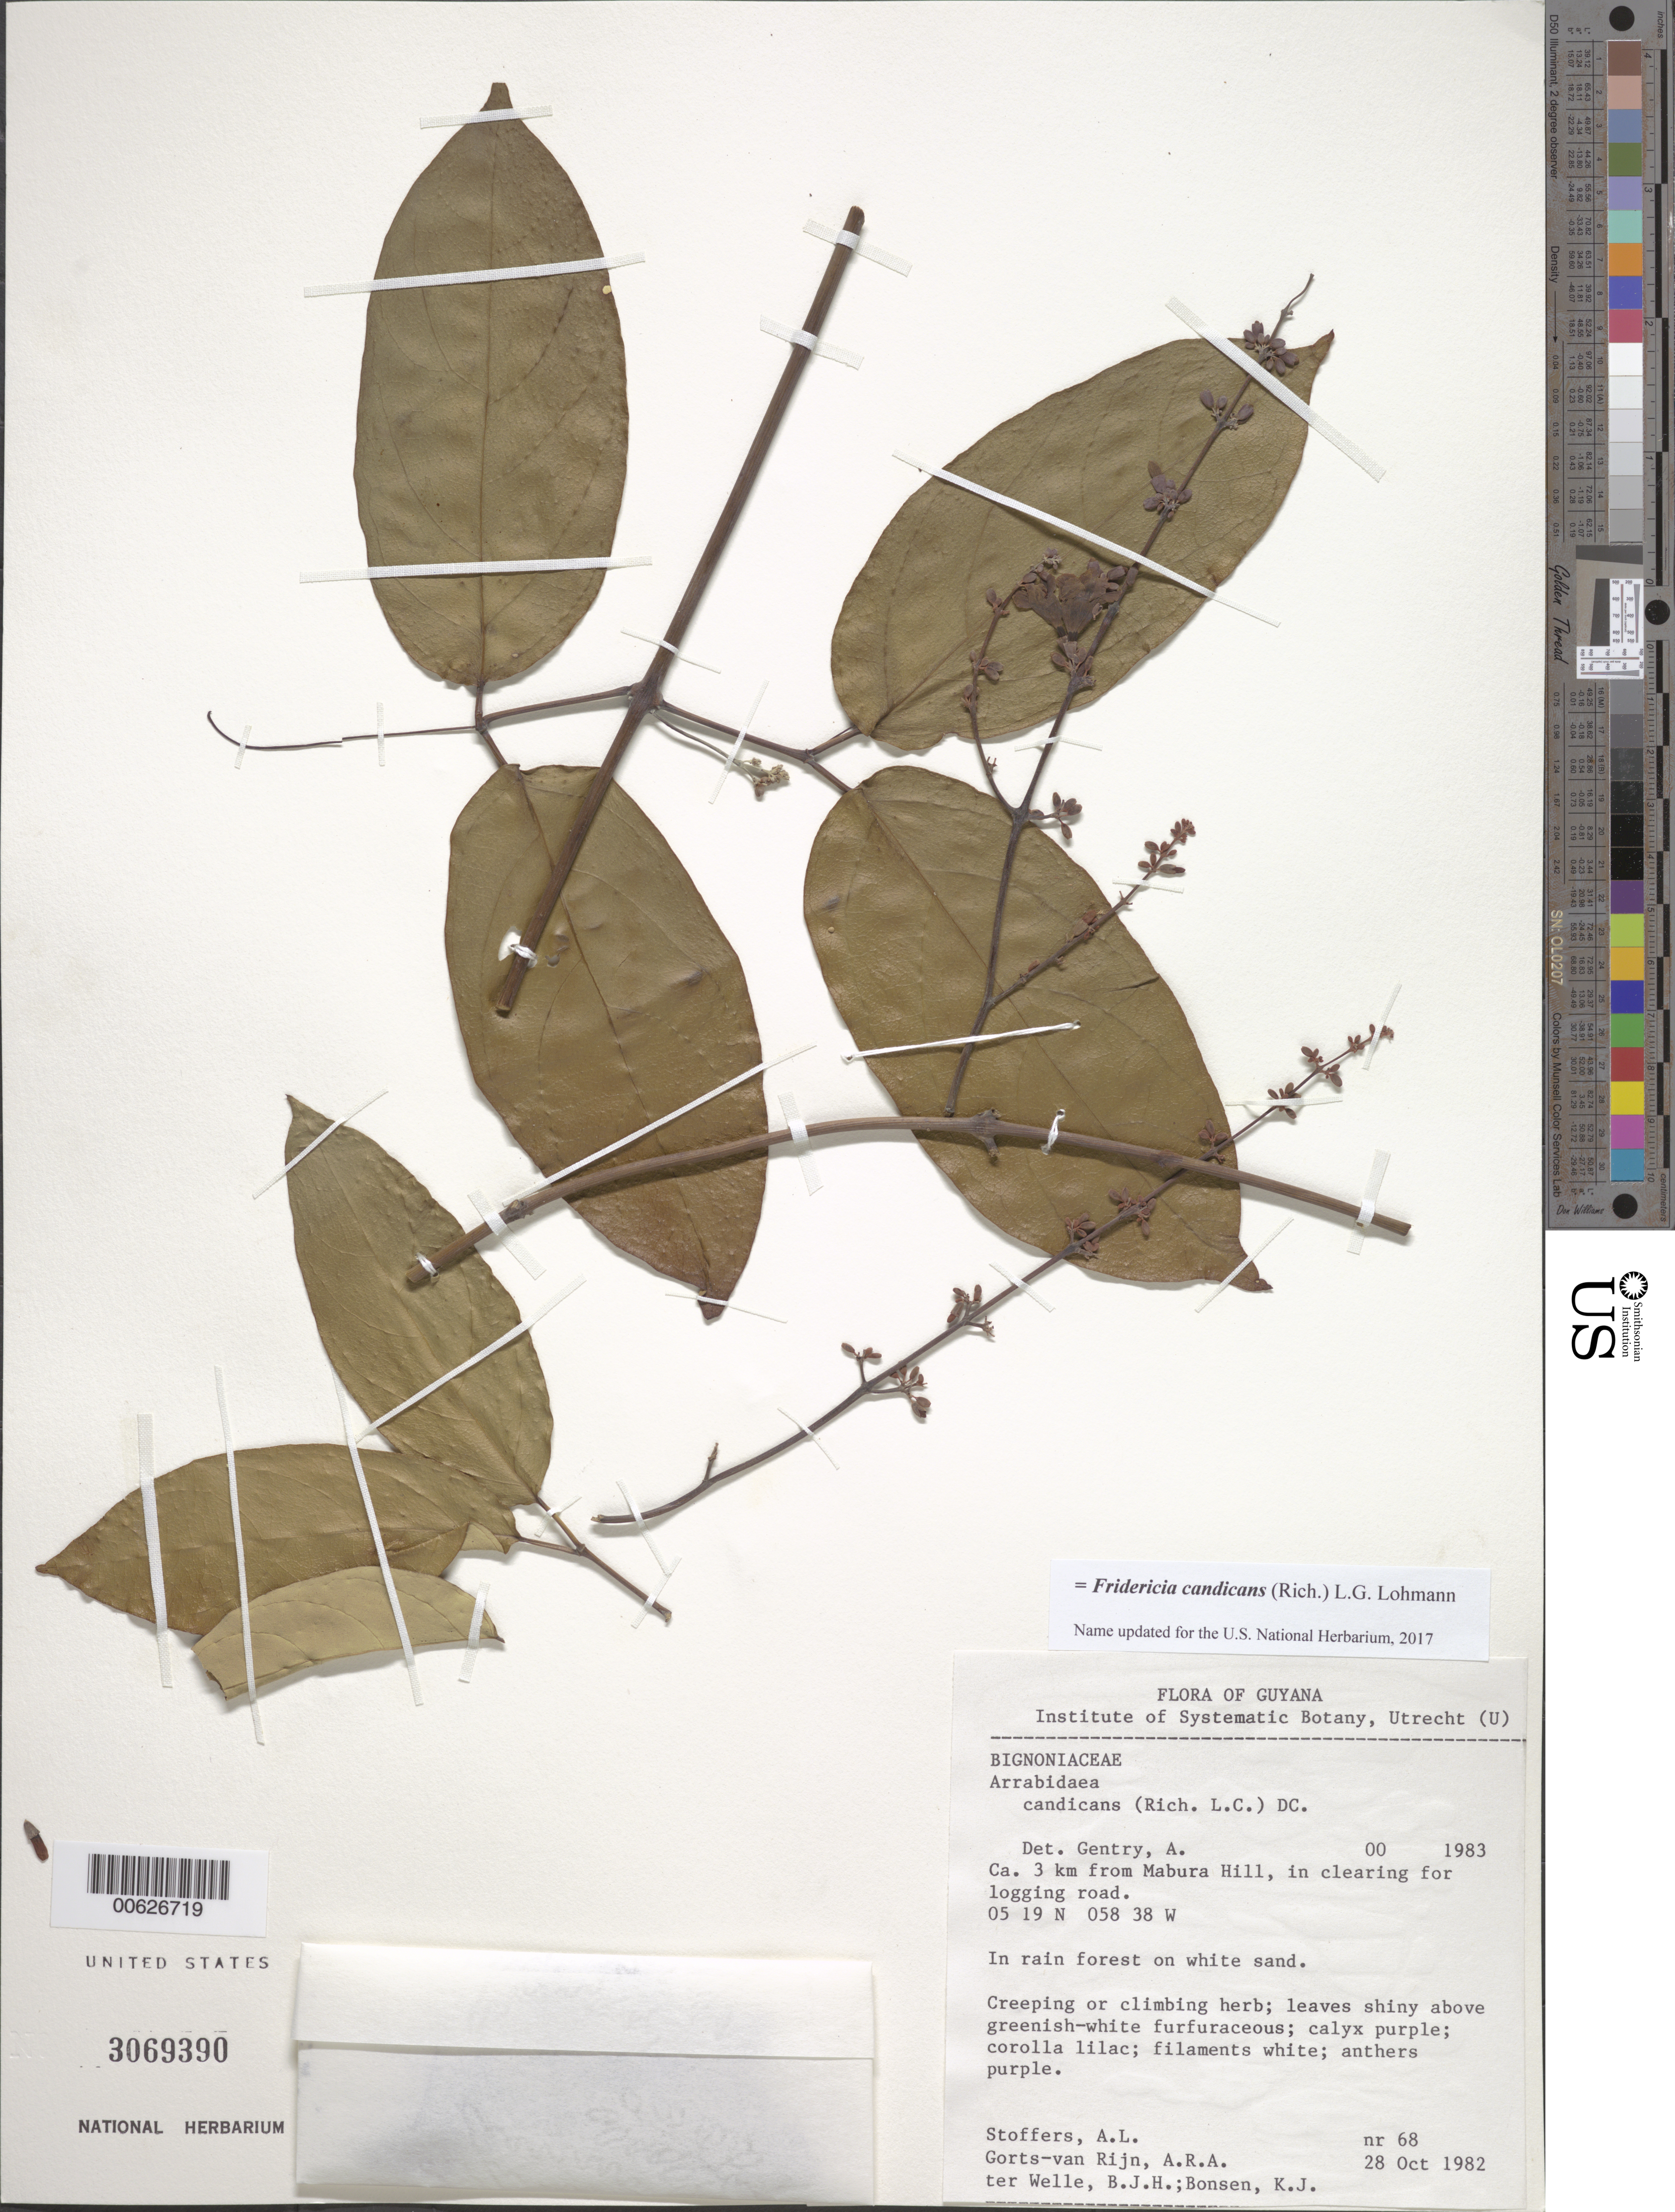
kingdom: Plantae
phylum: Tracheophyta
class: Magnoliopsida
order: Lamiales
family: Bignoniaceae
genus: Arrabidaea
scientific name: Arrabidaea candicans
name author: (Rich.) DC.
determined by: Gentry, A. H.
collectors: A. Stoffers, A. .R. A. Görts-van Rijn, B. Welle & K. Bonsen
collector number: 68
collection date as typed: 28-Oct-82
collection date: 1982-10-28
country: Guyana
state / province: U. Demerara-Berbice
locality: Mabura Hill, ca. 3 km from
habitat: Rainforest on white sand. Clearing for logging road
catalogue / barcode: US 3069390